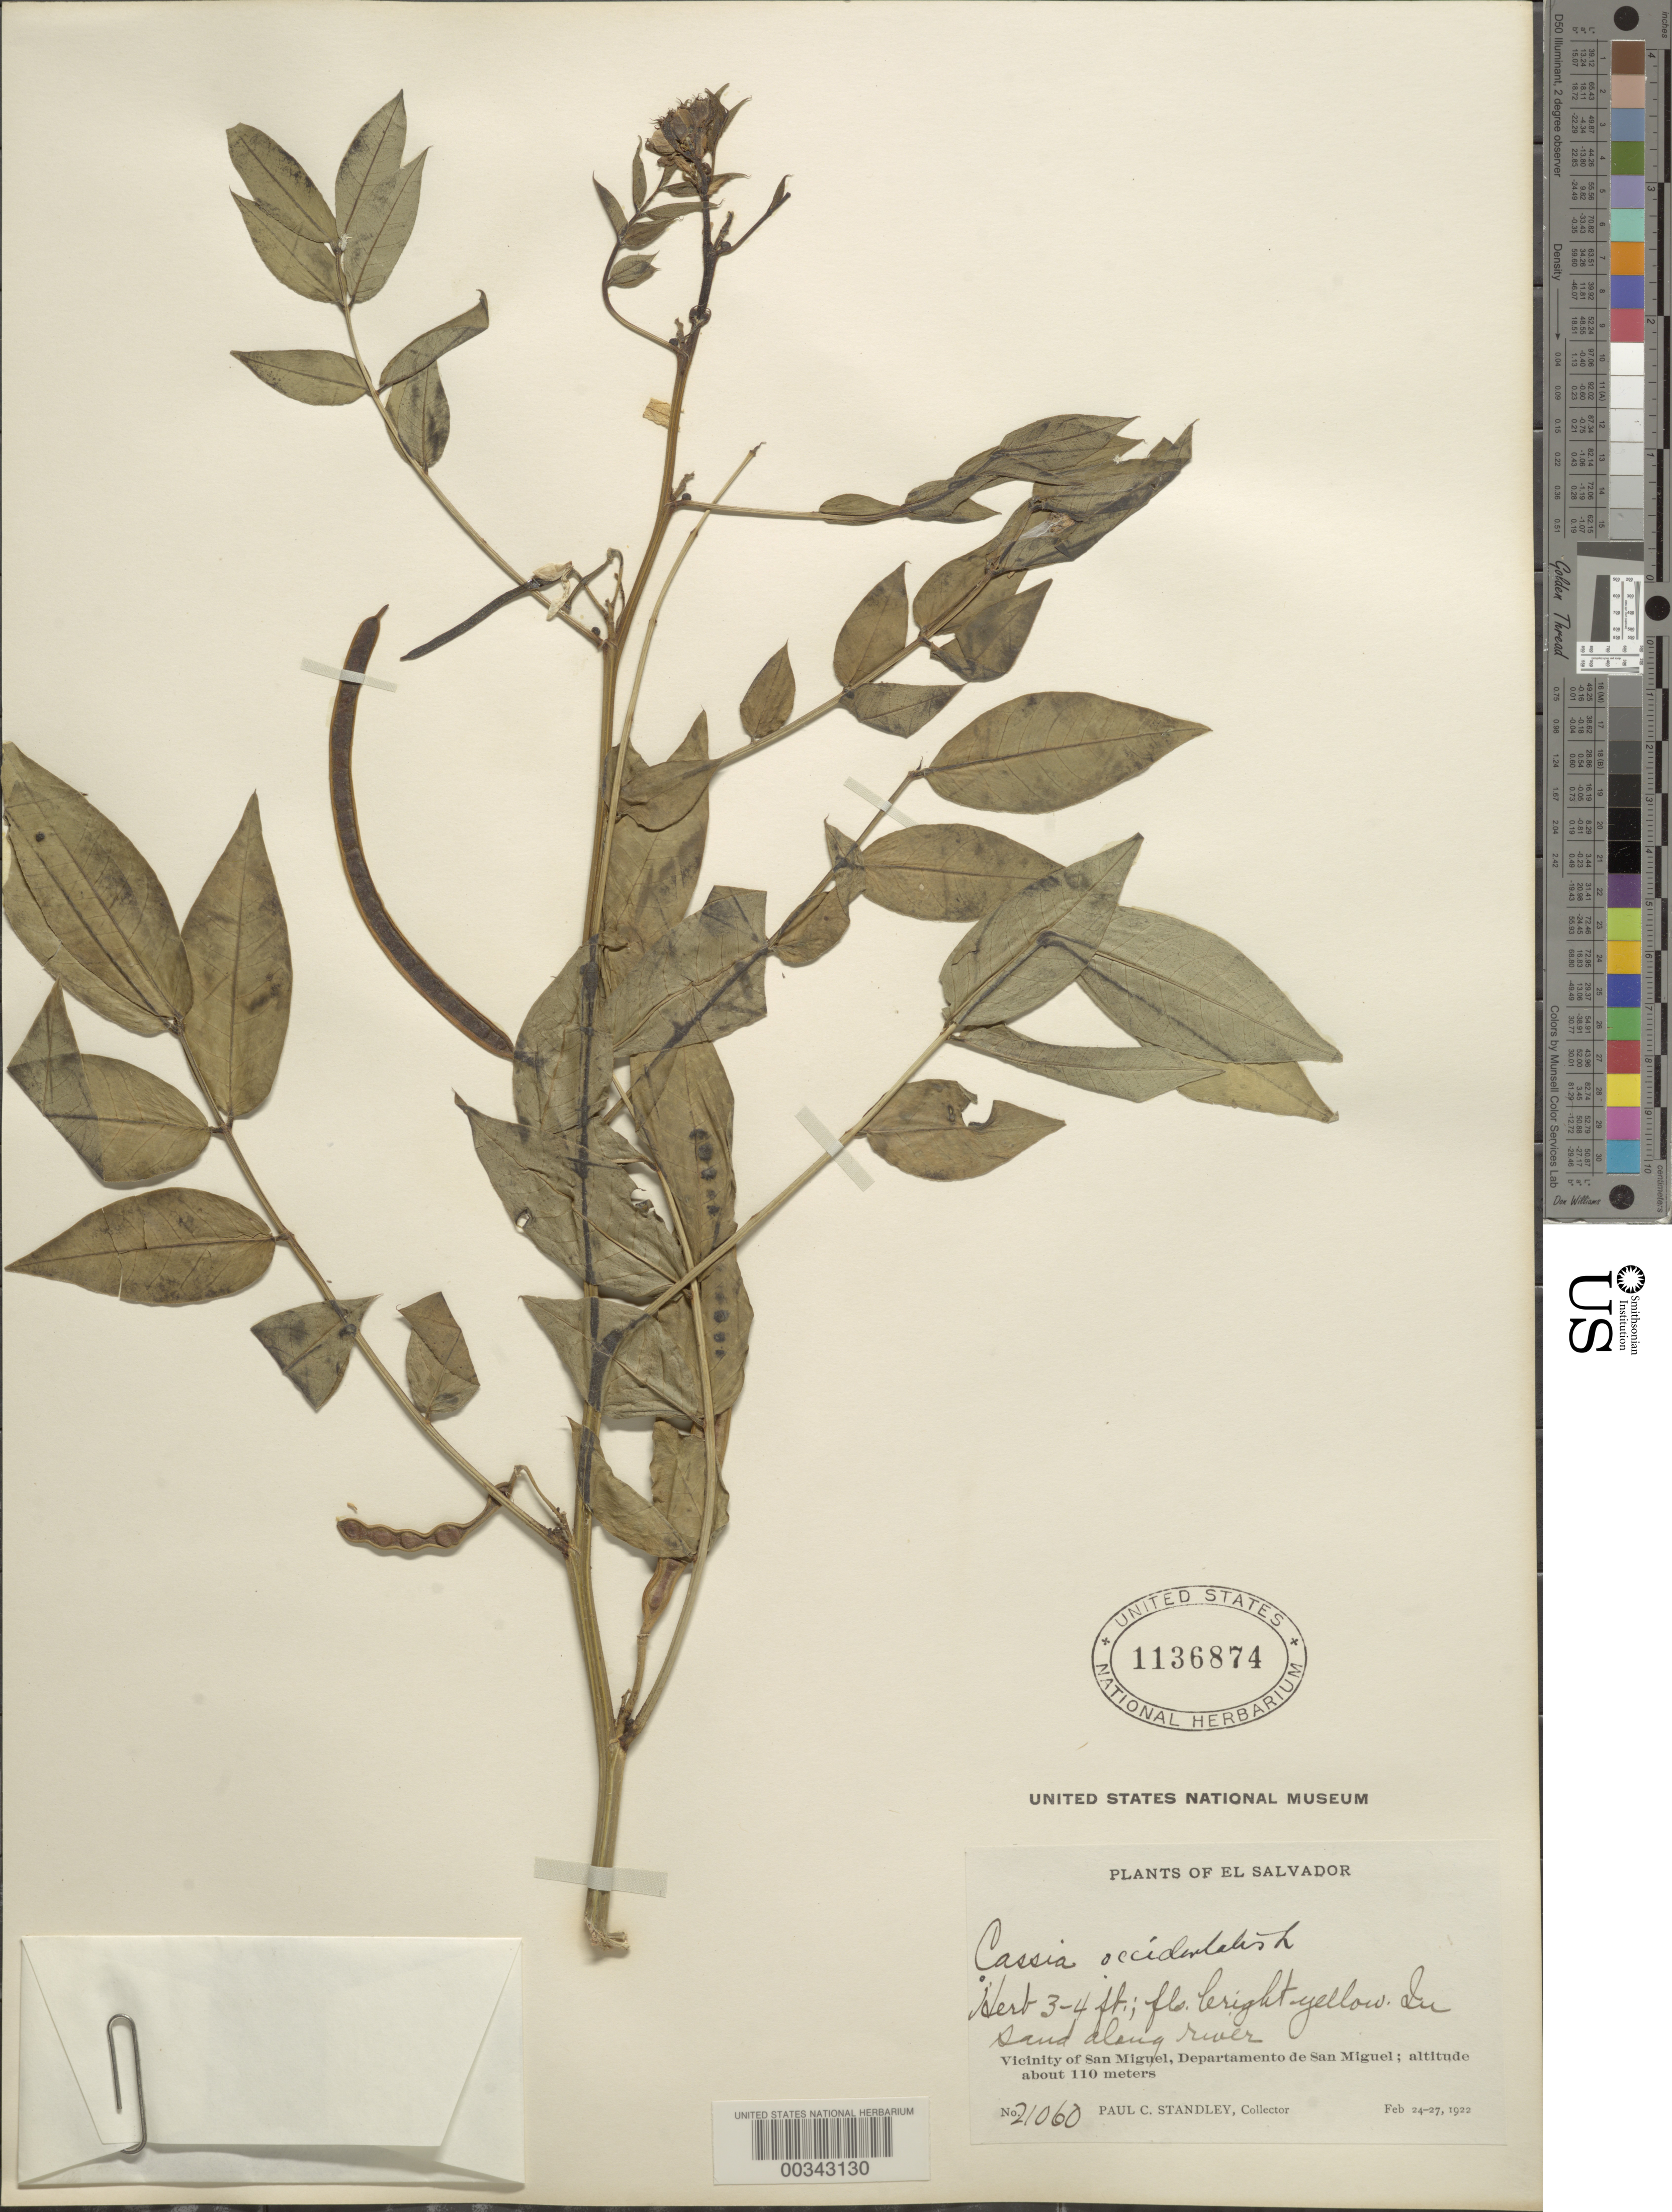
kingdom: Plantae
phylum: Tracheophyta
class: Magnoliopsida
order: Fabales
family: Fabaceae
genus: Senna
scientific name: Senna occidentalis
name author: (L.) Link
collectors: P. C. Standley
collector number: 21060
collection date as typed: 24 Feb 1922 to 27 Feb 1922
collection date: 1922-02-24/1922-02-27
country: El Salvador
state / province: San Miguel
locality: Vicinity of san mignel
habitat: Sand bar along river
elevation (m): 110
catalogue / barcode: US 1136874